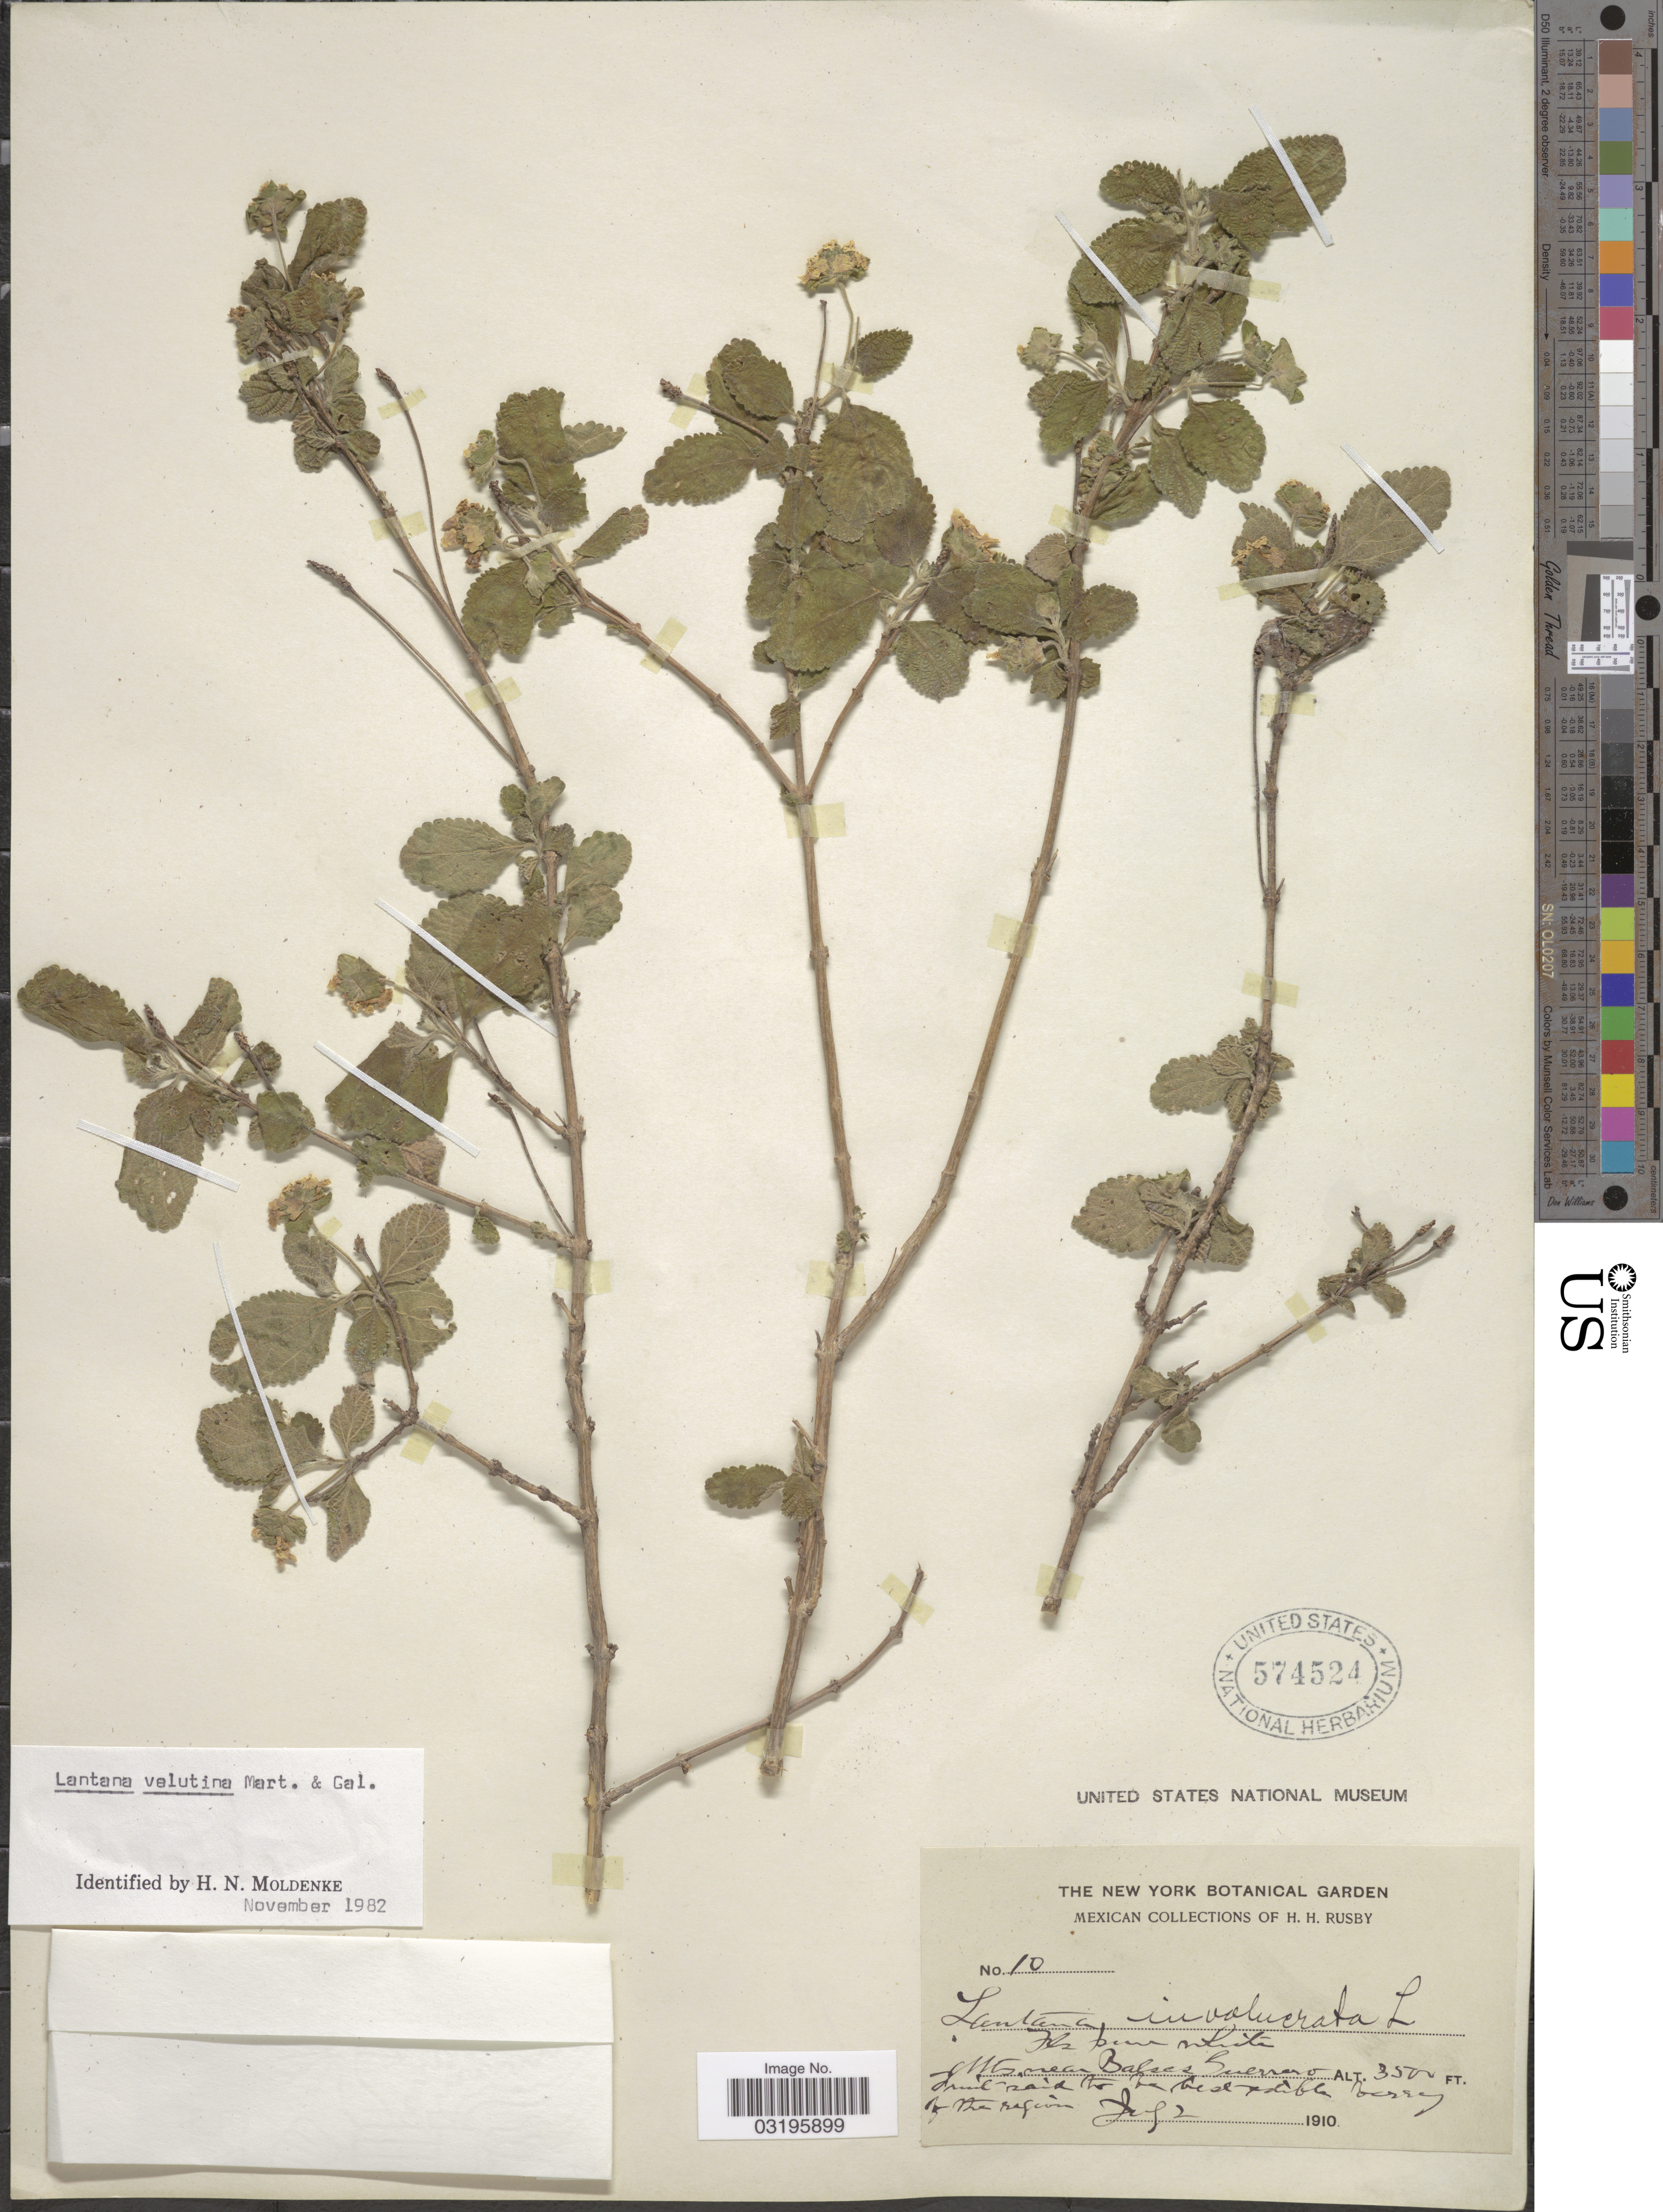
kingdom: Plantae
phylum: Tracheophyta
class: Magnoliopsida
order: Lamiales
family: Verbenaceae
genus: Lantana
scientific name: Lantana velutina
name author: M. Martens & Galeotti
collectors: H. H. Rusby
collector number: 10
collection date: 1910-07-02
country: Mexico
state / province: Guerrero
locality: Mts. near Balses Guerrero.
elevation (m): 1067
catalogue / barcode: US 574524